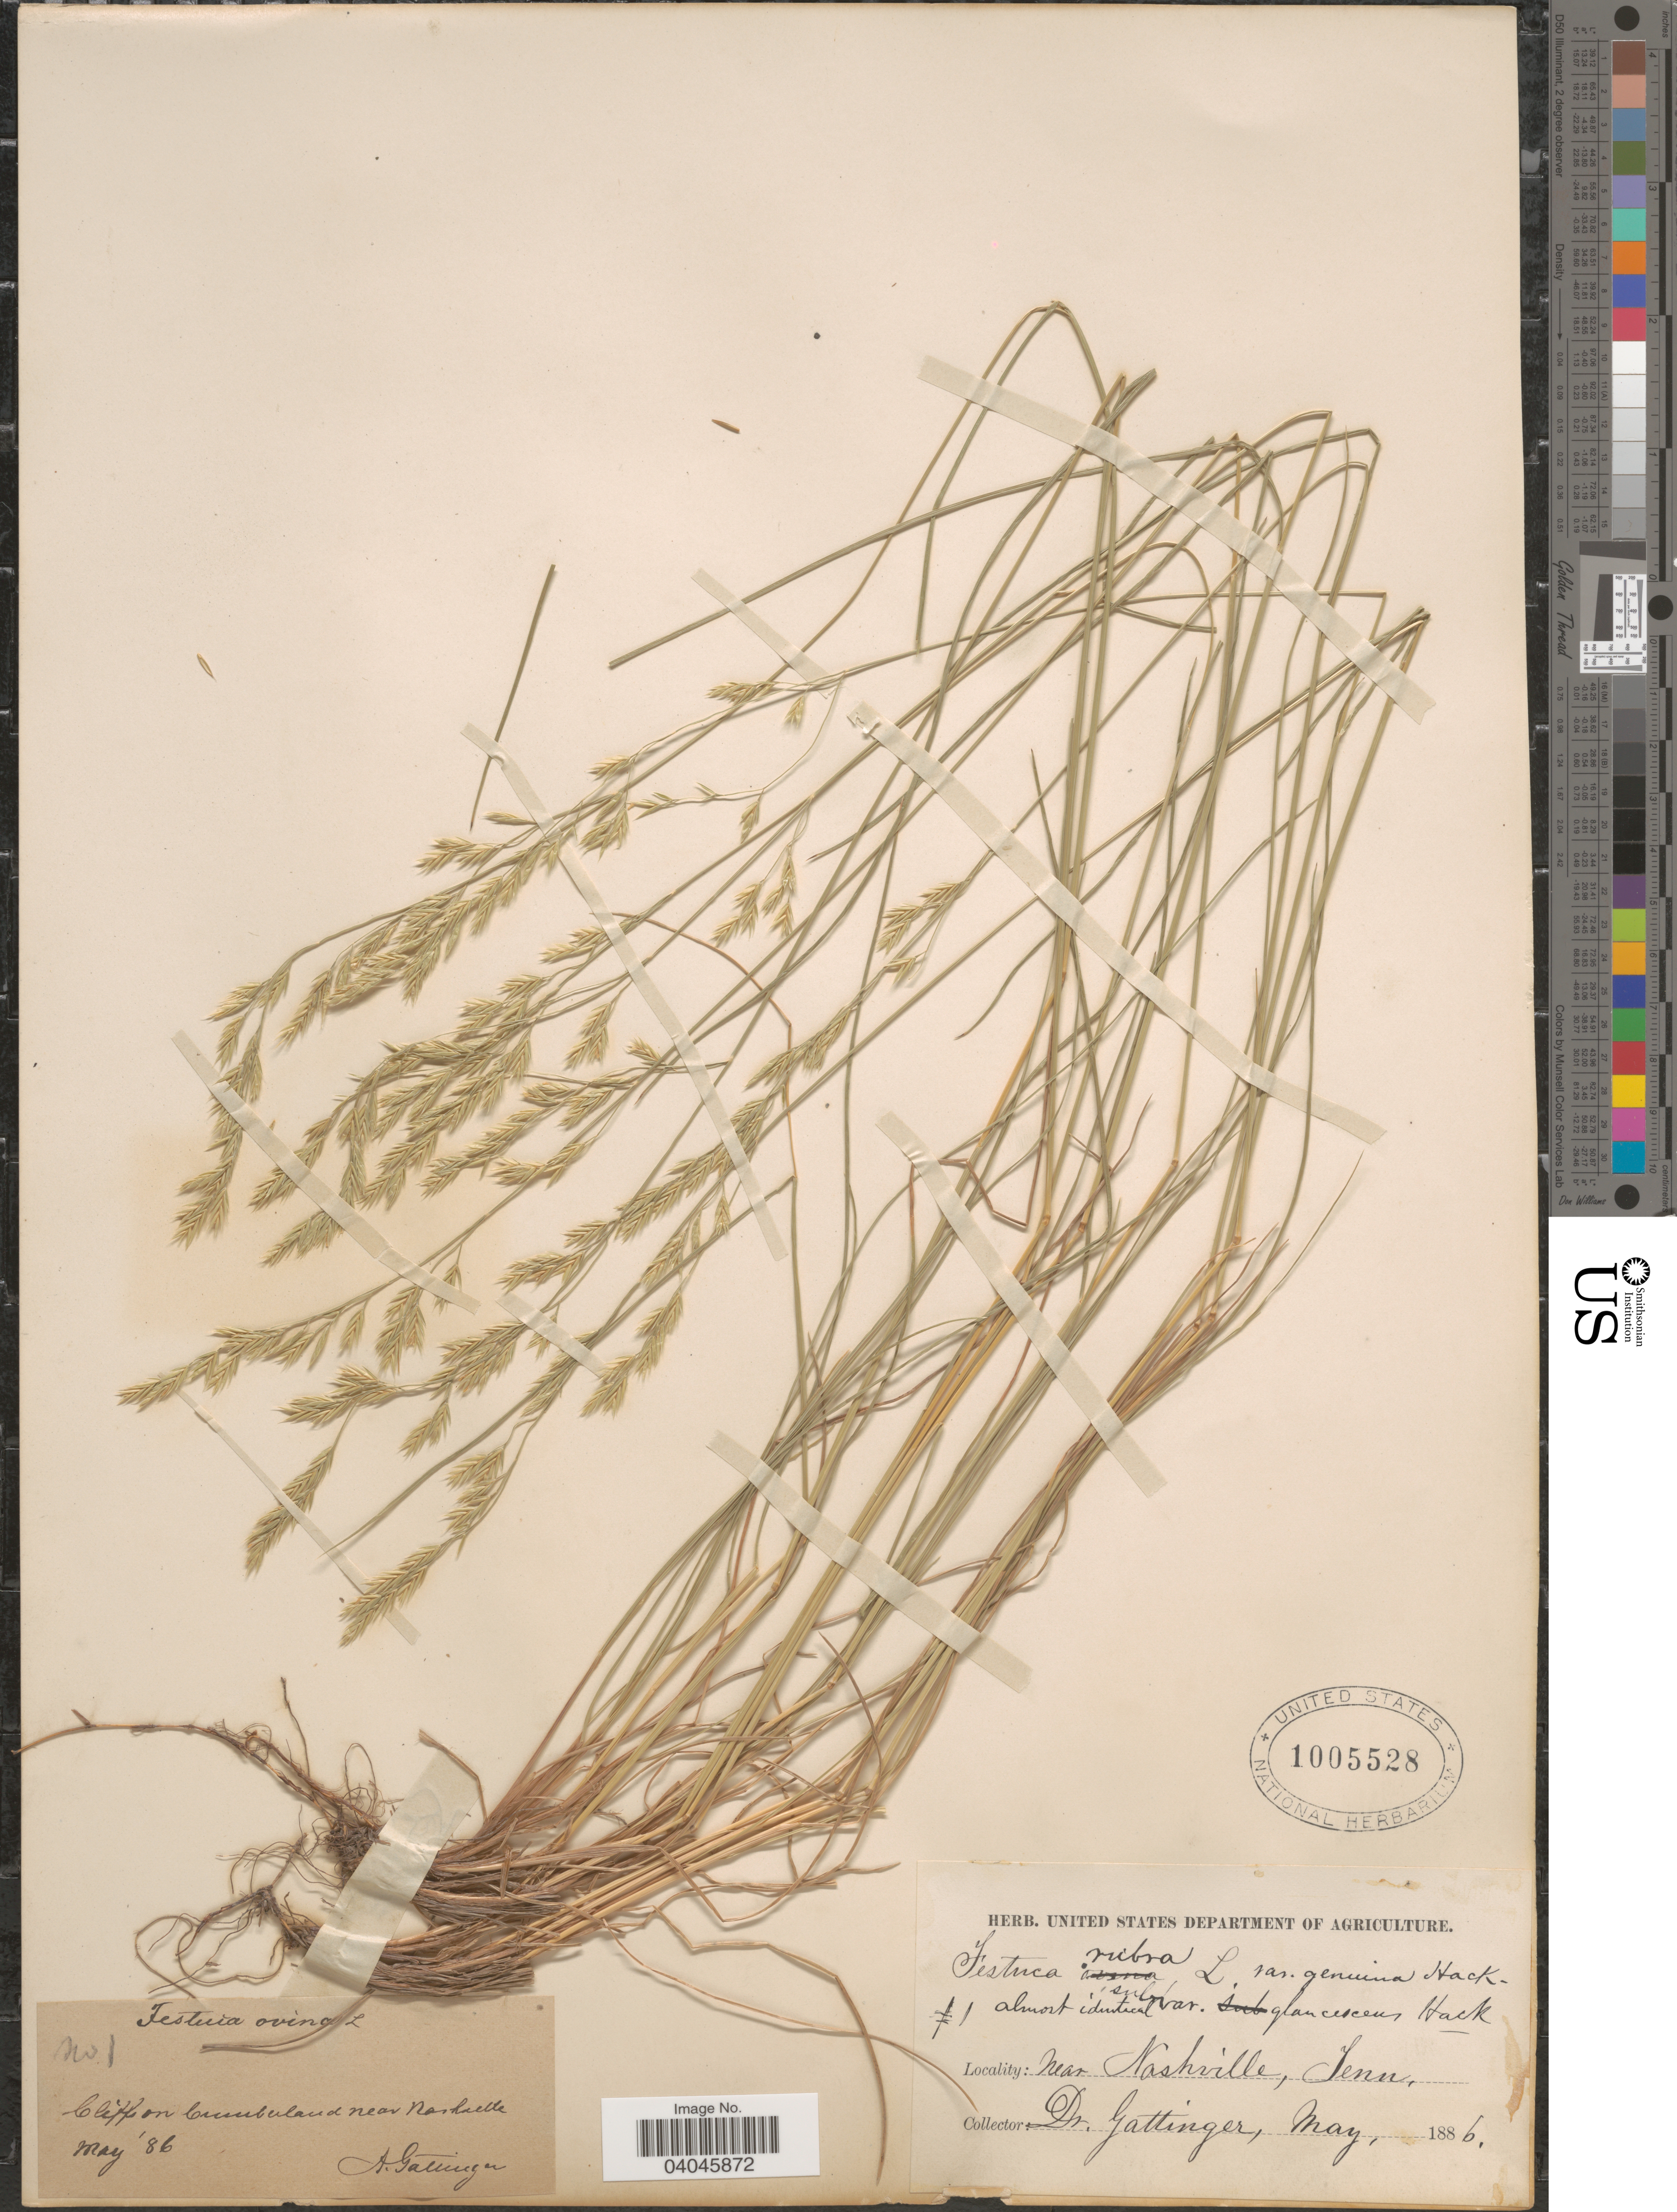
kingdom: Plantae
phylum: Tracheophyta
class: Liliopsida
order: Poales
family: Poaceae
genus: Festuca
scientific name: Festuca rubra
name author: L.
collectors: A. Gattinger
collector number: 1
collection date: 1886-05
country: United States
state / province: Tennessee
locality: Cliffs on Cumberland near Nashville.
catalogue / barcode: US 1005528